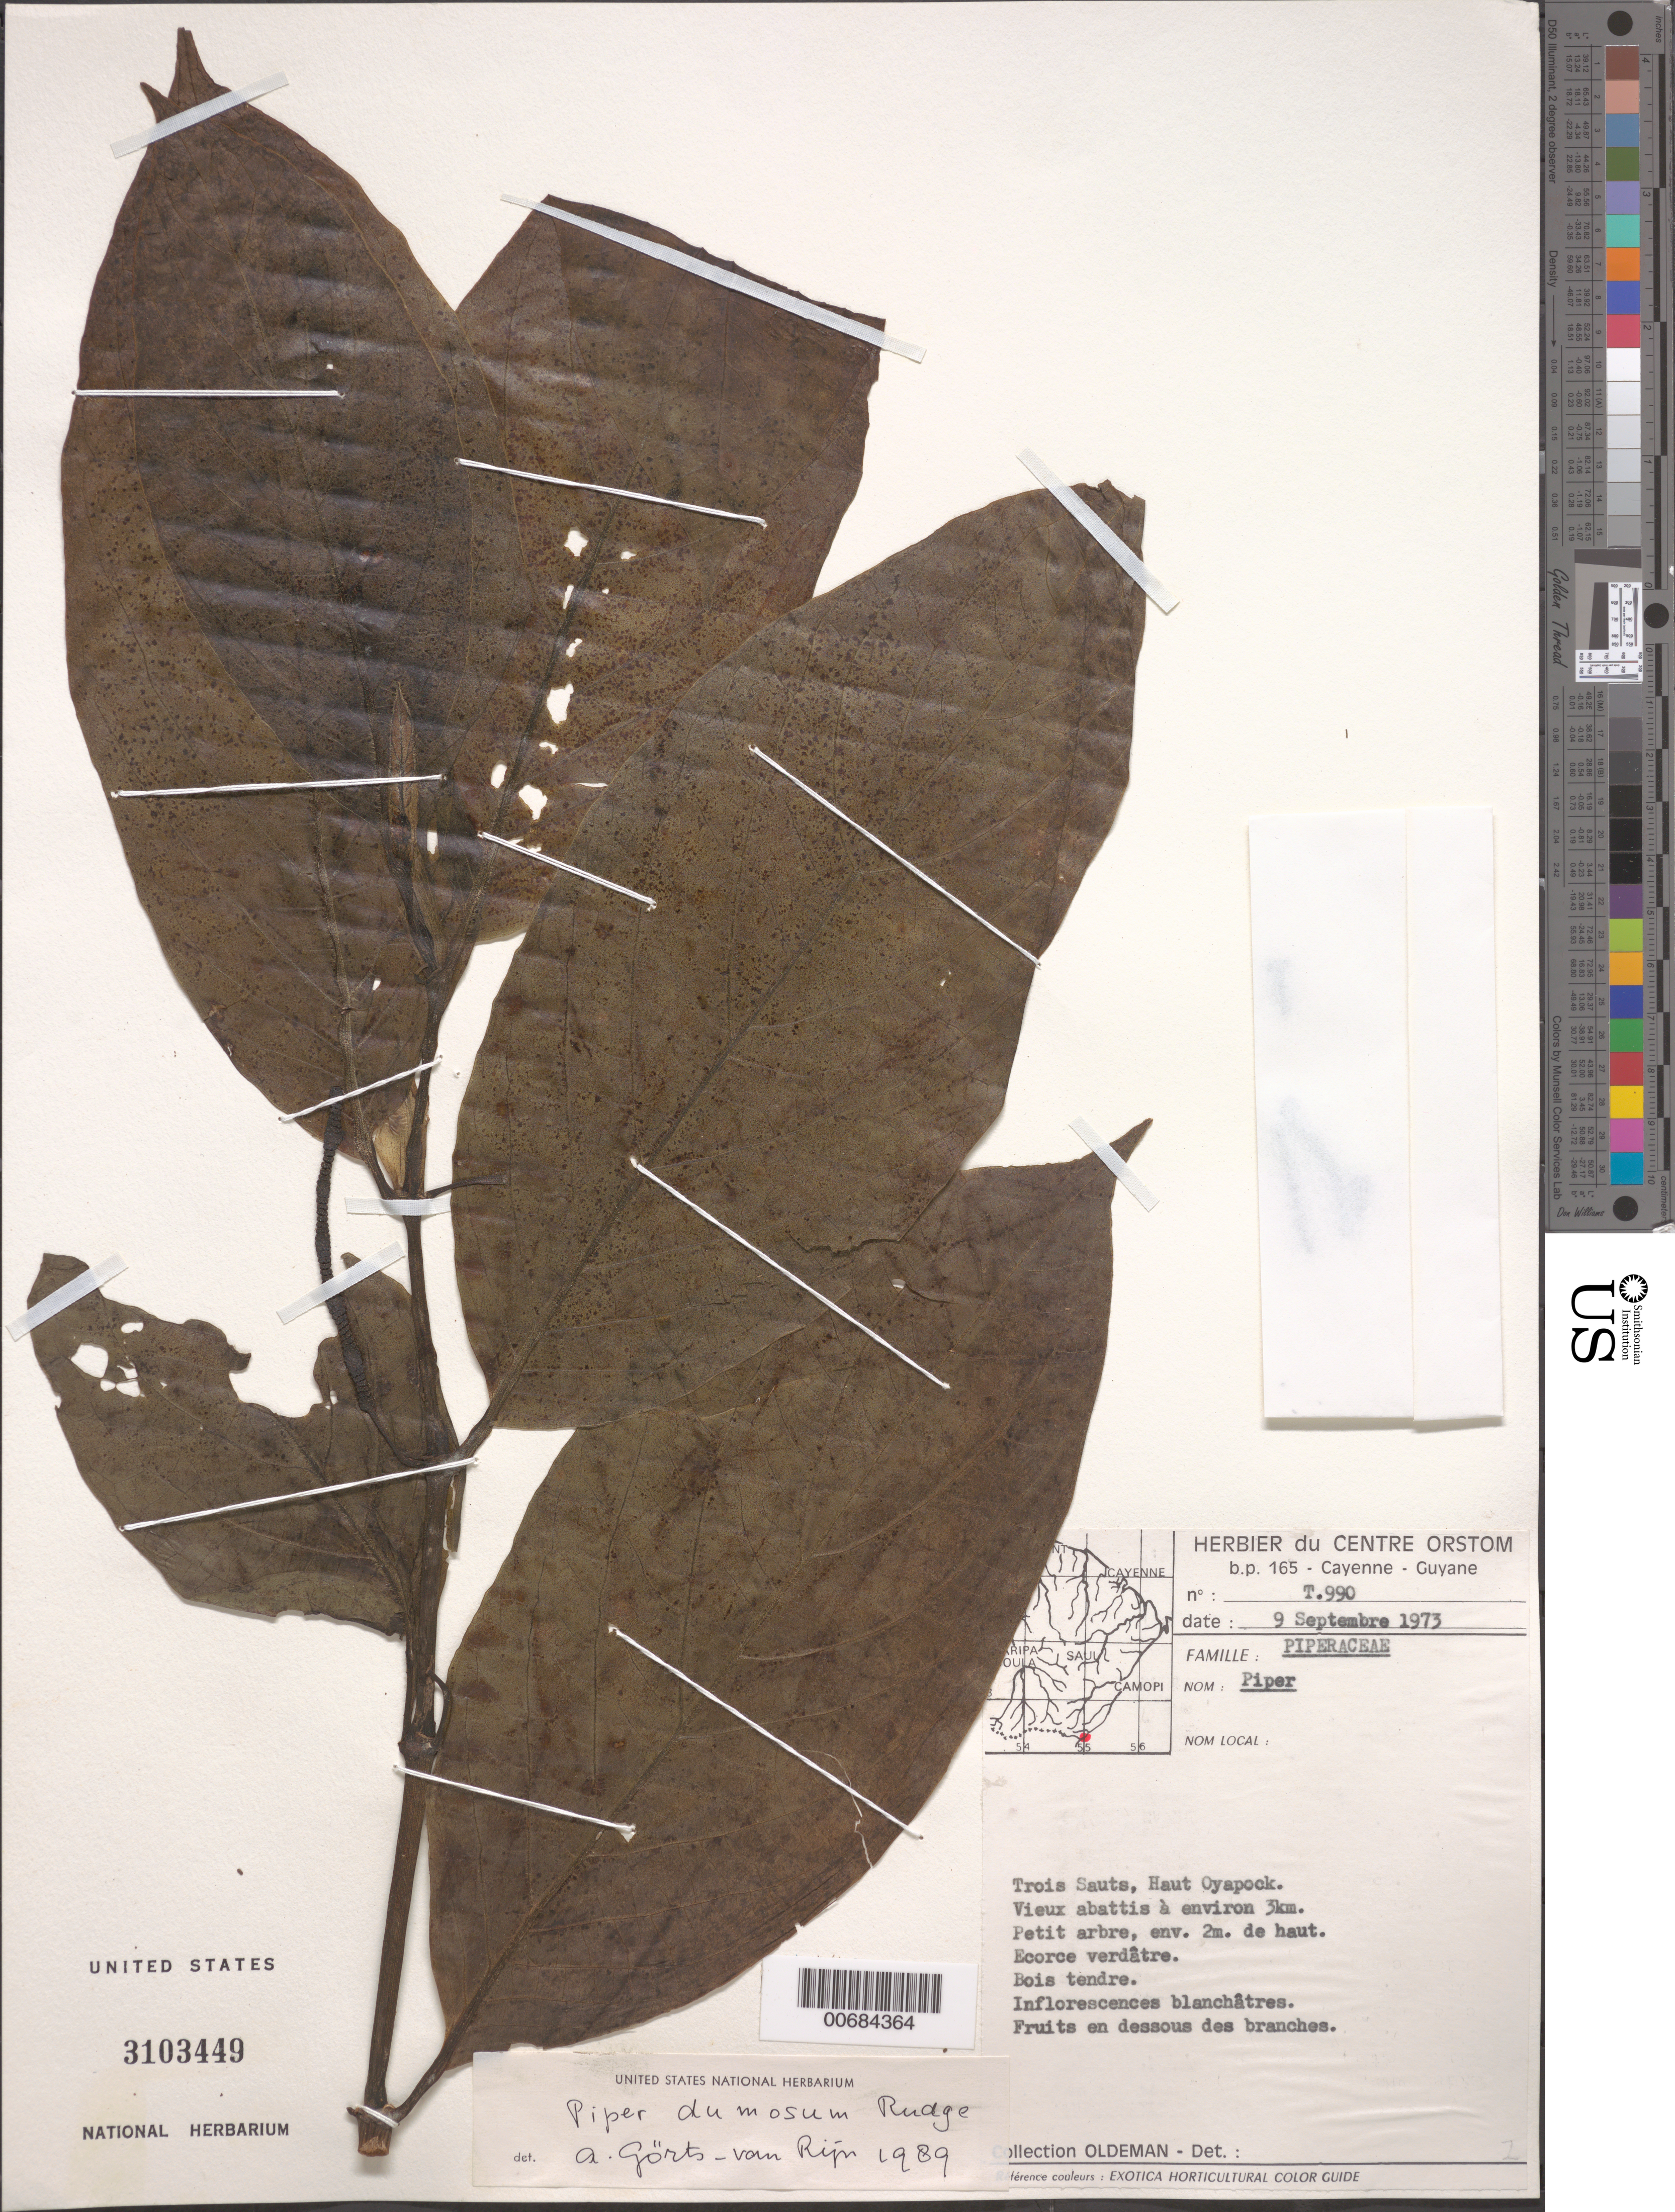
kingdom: Plantae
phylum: Tracheophyta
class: Magnoliopsida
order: Piperales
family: Piperaceae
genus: Piper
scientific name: Piper dumosum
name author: Rudge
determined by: Görts-van Rijn, A. R. A.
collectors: R. Oldeman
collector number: T 990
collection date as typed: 9-Sep-73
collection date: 1973-09-09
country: French Guiana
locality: Trois Sauts, Haut Oyapock, vieux abattis a environ 3 km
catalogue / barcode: US 3103449